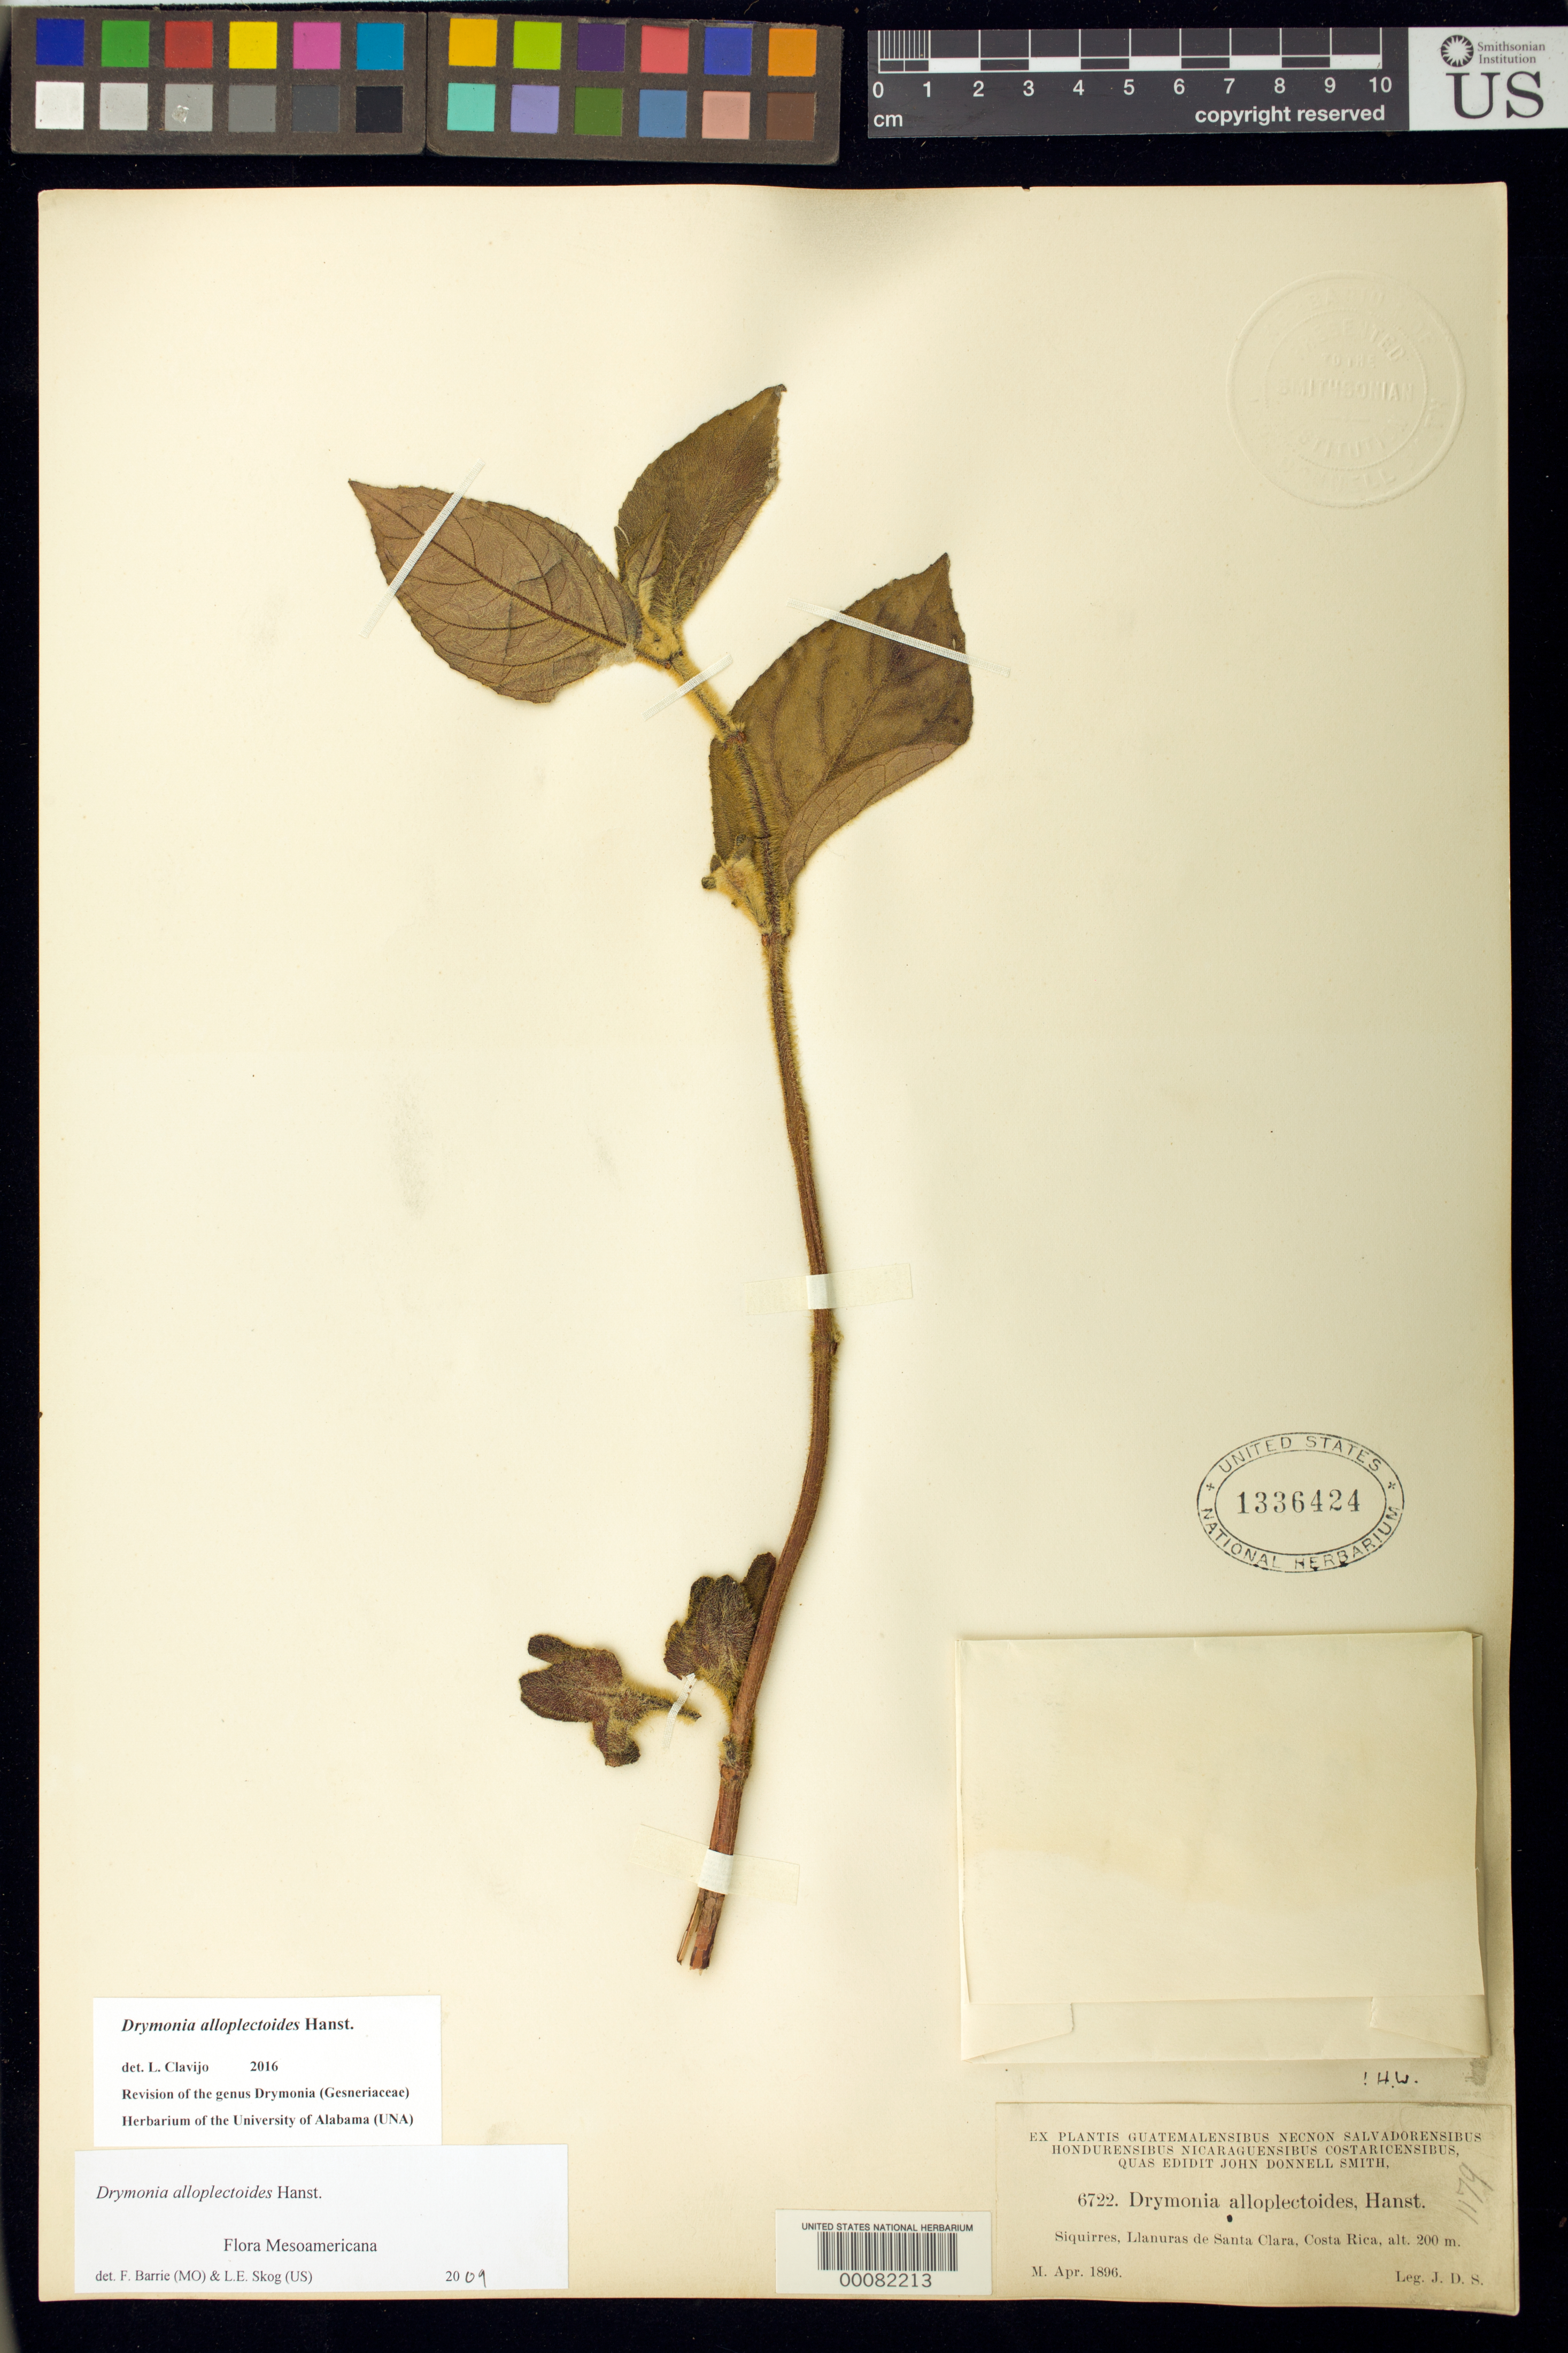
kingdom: Plantae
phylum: Tracheophyta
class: Magnoliopsida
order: Lamiales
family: Gesneriaceae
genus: Drymonia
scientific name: Drymonia alloplectoides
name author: Hanst.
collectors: J. Donnell Smith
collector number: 6722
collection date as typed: Apr 1896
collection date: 1896-04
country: Costa Rica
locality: Siquirres, Llanuras de Santa Clara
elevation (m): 200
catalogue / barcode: US 1336424